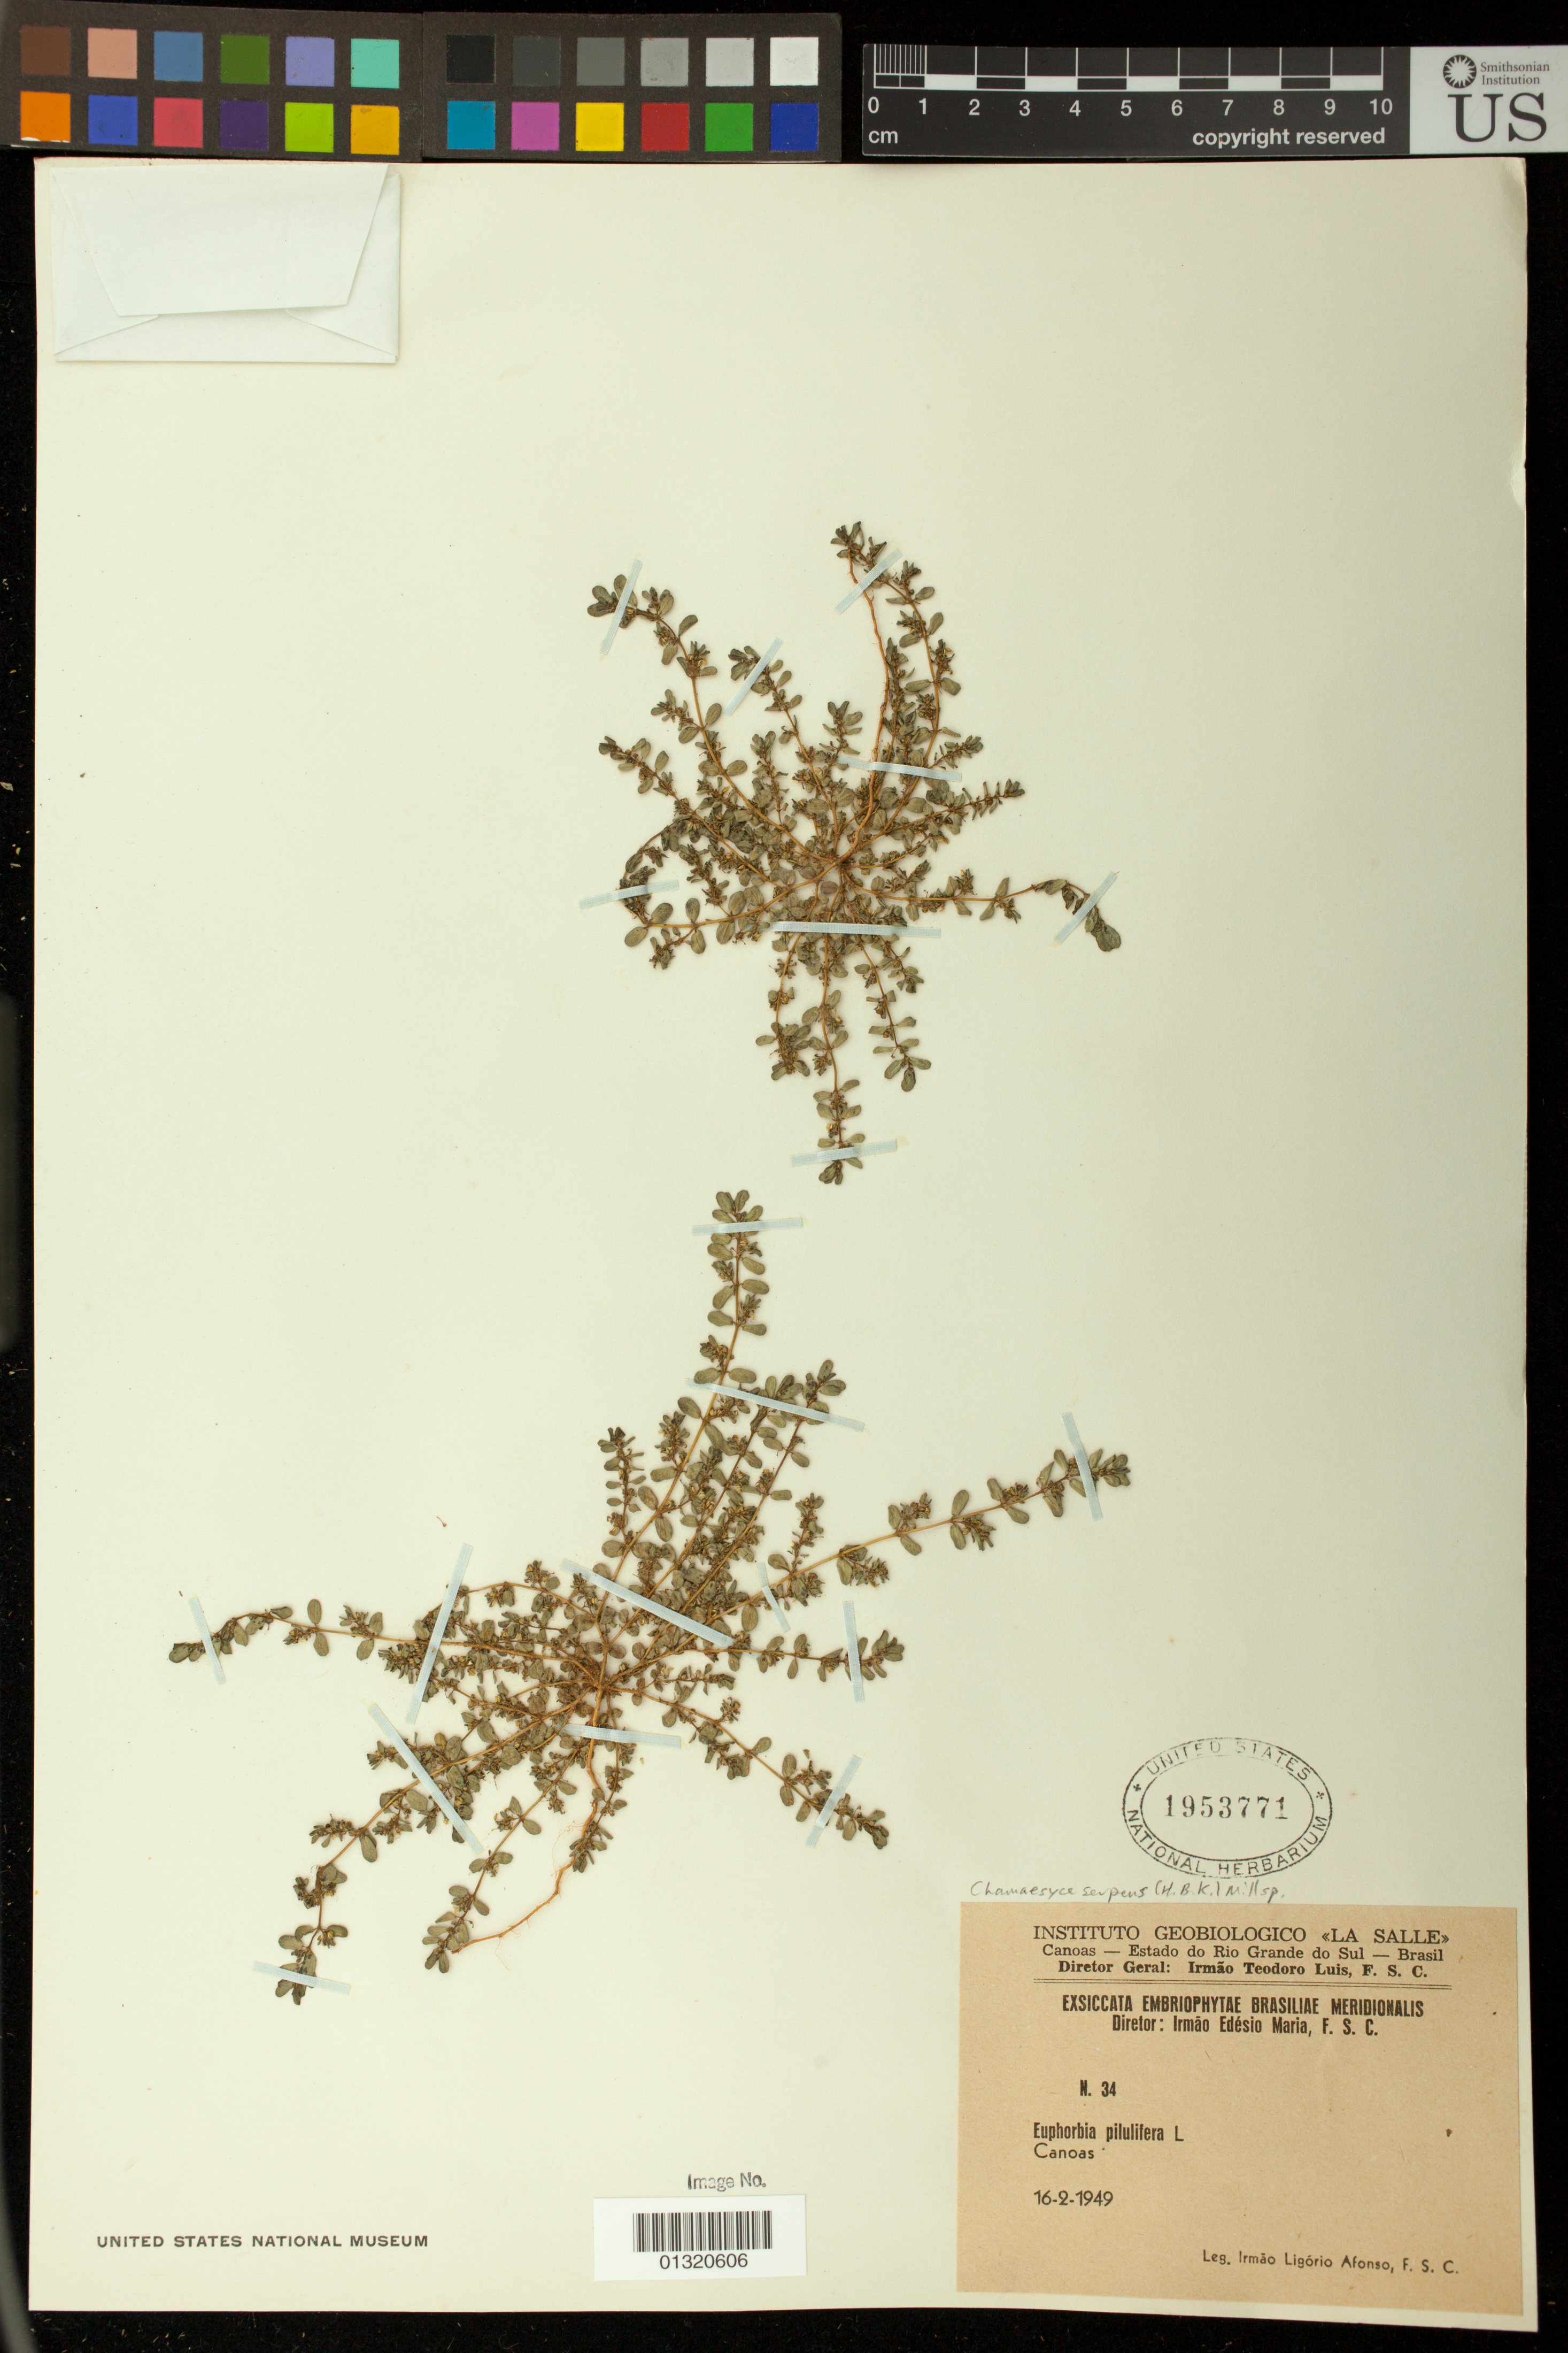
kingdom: Plantae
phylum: Tracheophyta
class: Magnoliopsida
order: Malpighiales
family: Euphorbiaceae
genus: Euphorbia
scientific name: Euphorbia serpens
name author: Kunth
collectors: I. Afonso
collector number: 34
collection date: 1949-02-16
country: Brazil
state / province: Rio Grande do Sul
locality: Canoas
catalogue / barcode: US 1953771